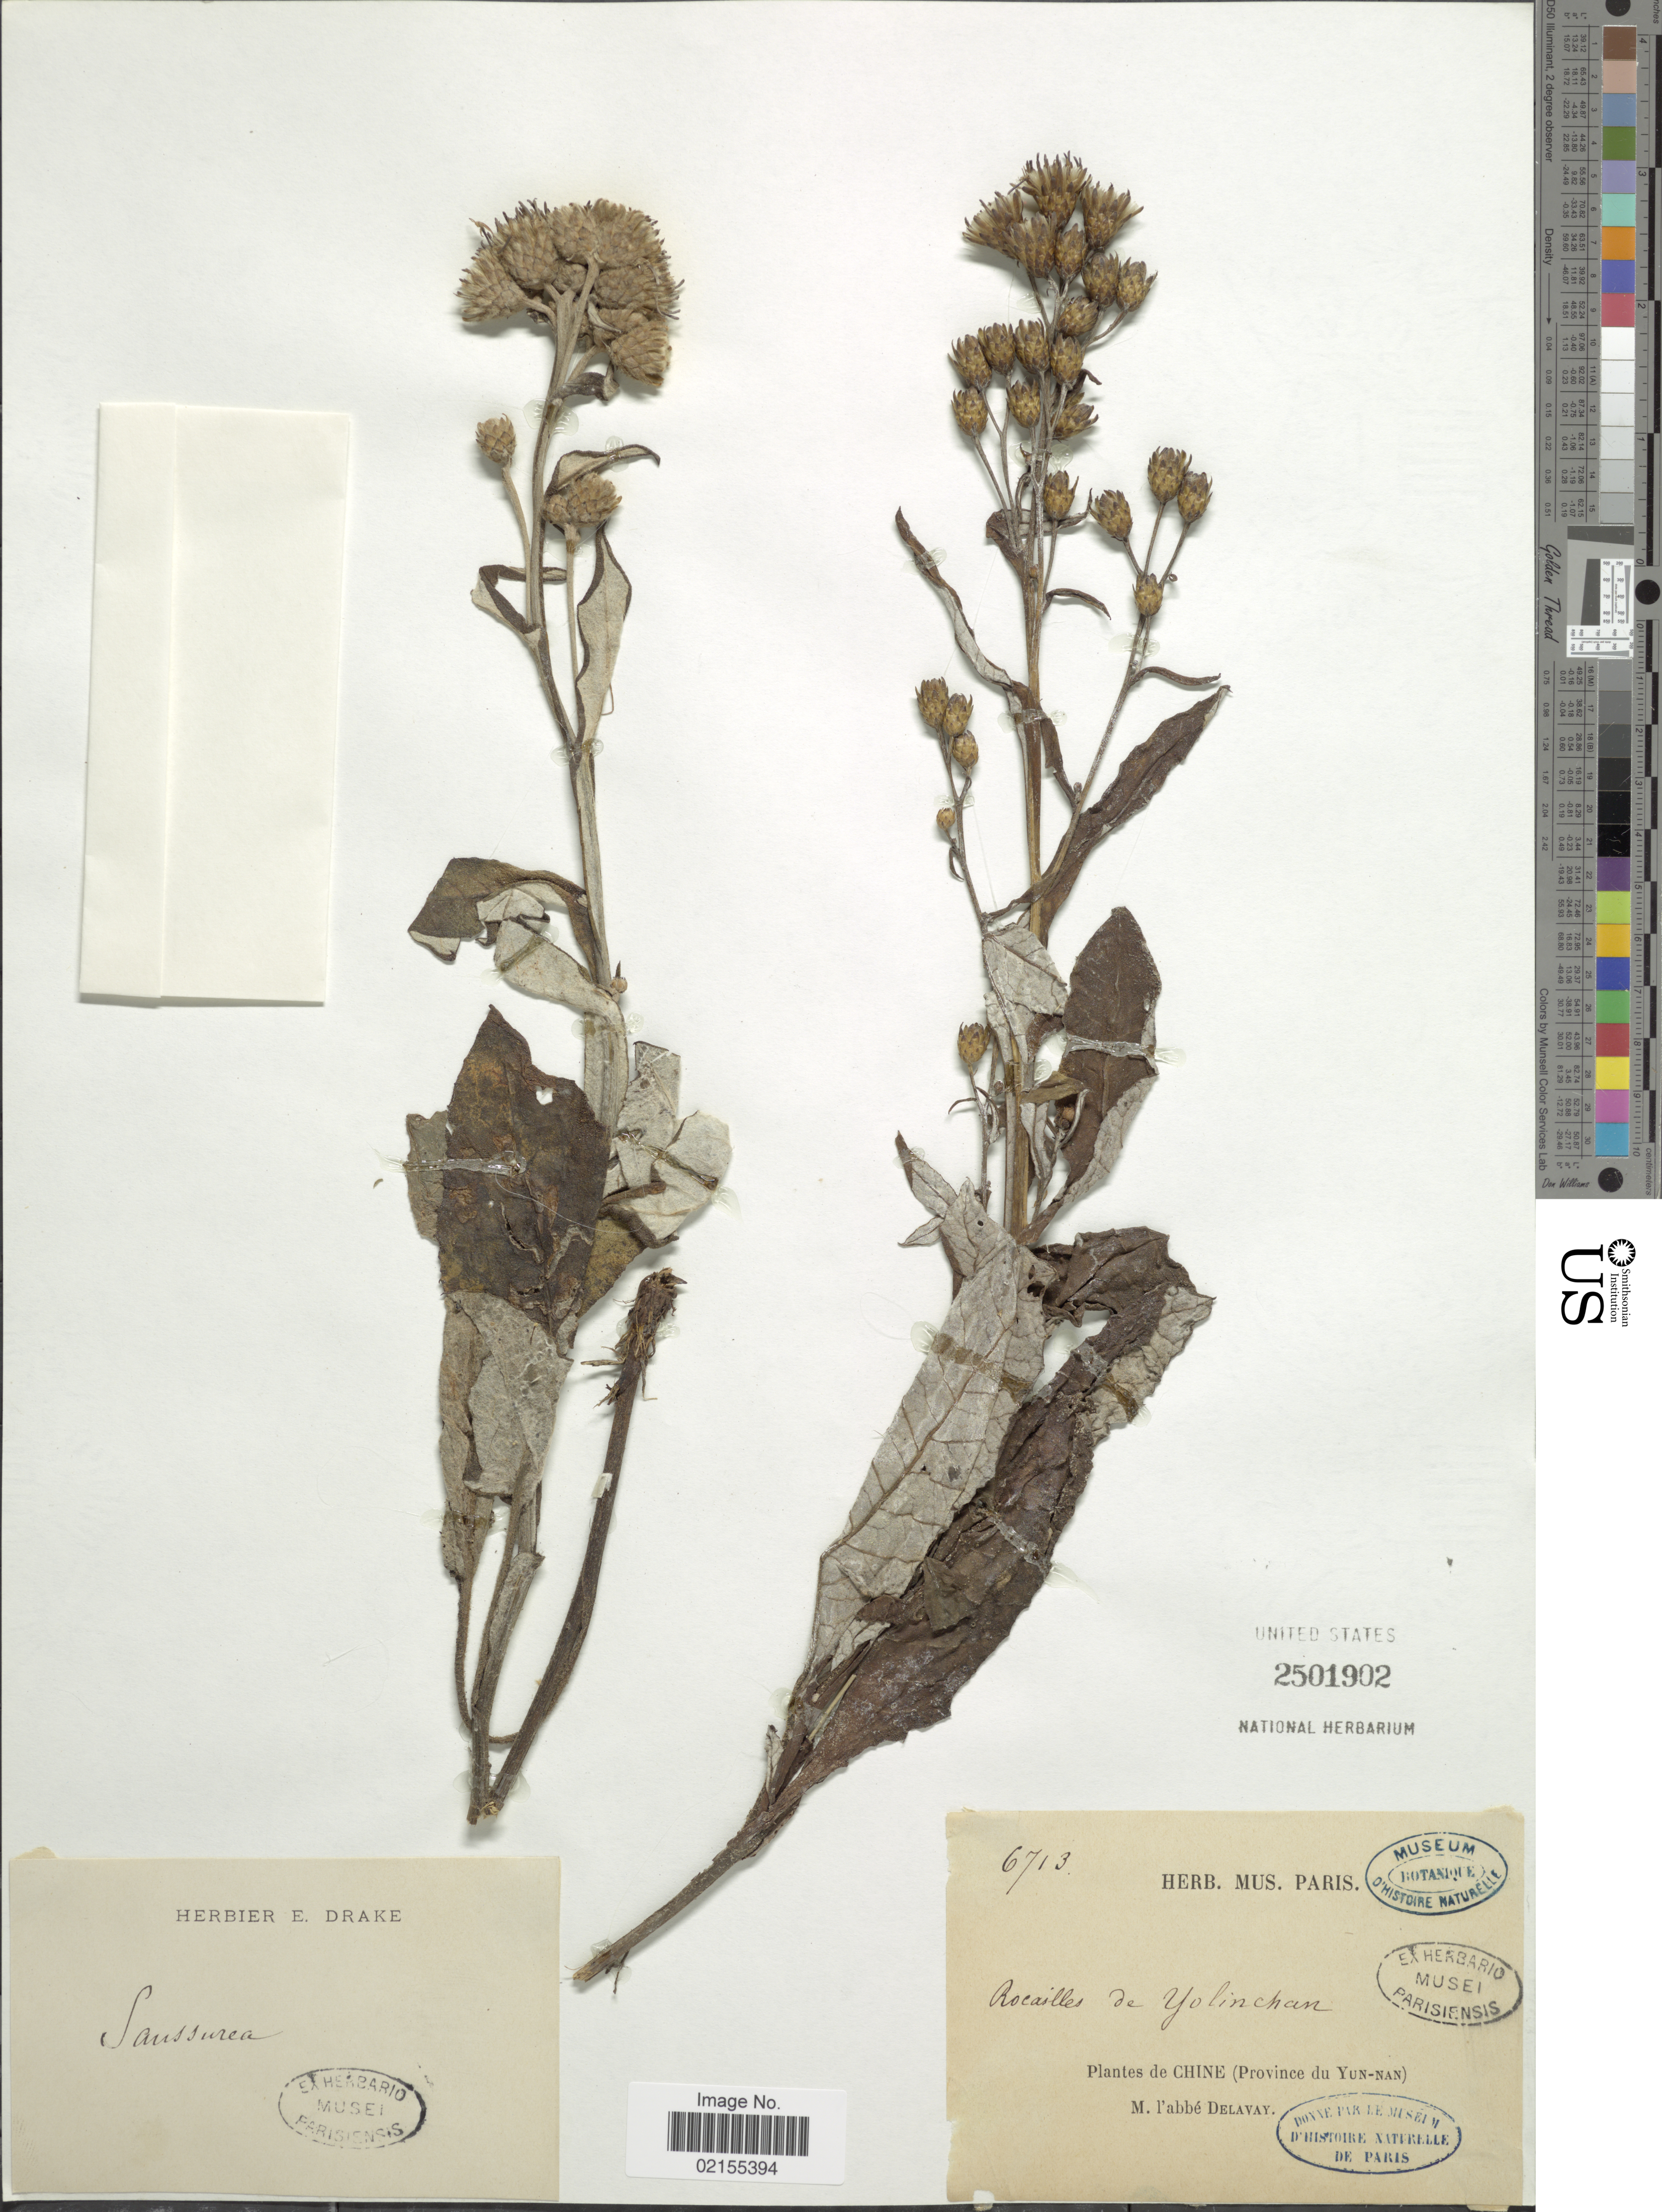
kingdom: Plantae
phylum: Tracheophyta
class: Magnoliopsida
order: Asterales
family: Asteraceae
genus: Saussurea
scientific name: Saussurea chetchozensis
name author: Franch.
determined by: Chen, Yousheng S.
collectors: P. Delavay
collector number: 6713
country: China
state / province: Yunnan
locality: Rocailles de Yolinchan, Chine (Province du Yun-nan)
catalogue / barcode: US 2501902